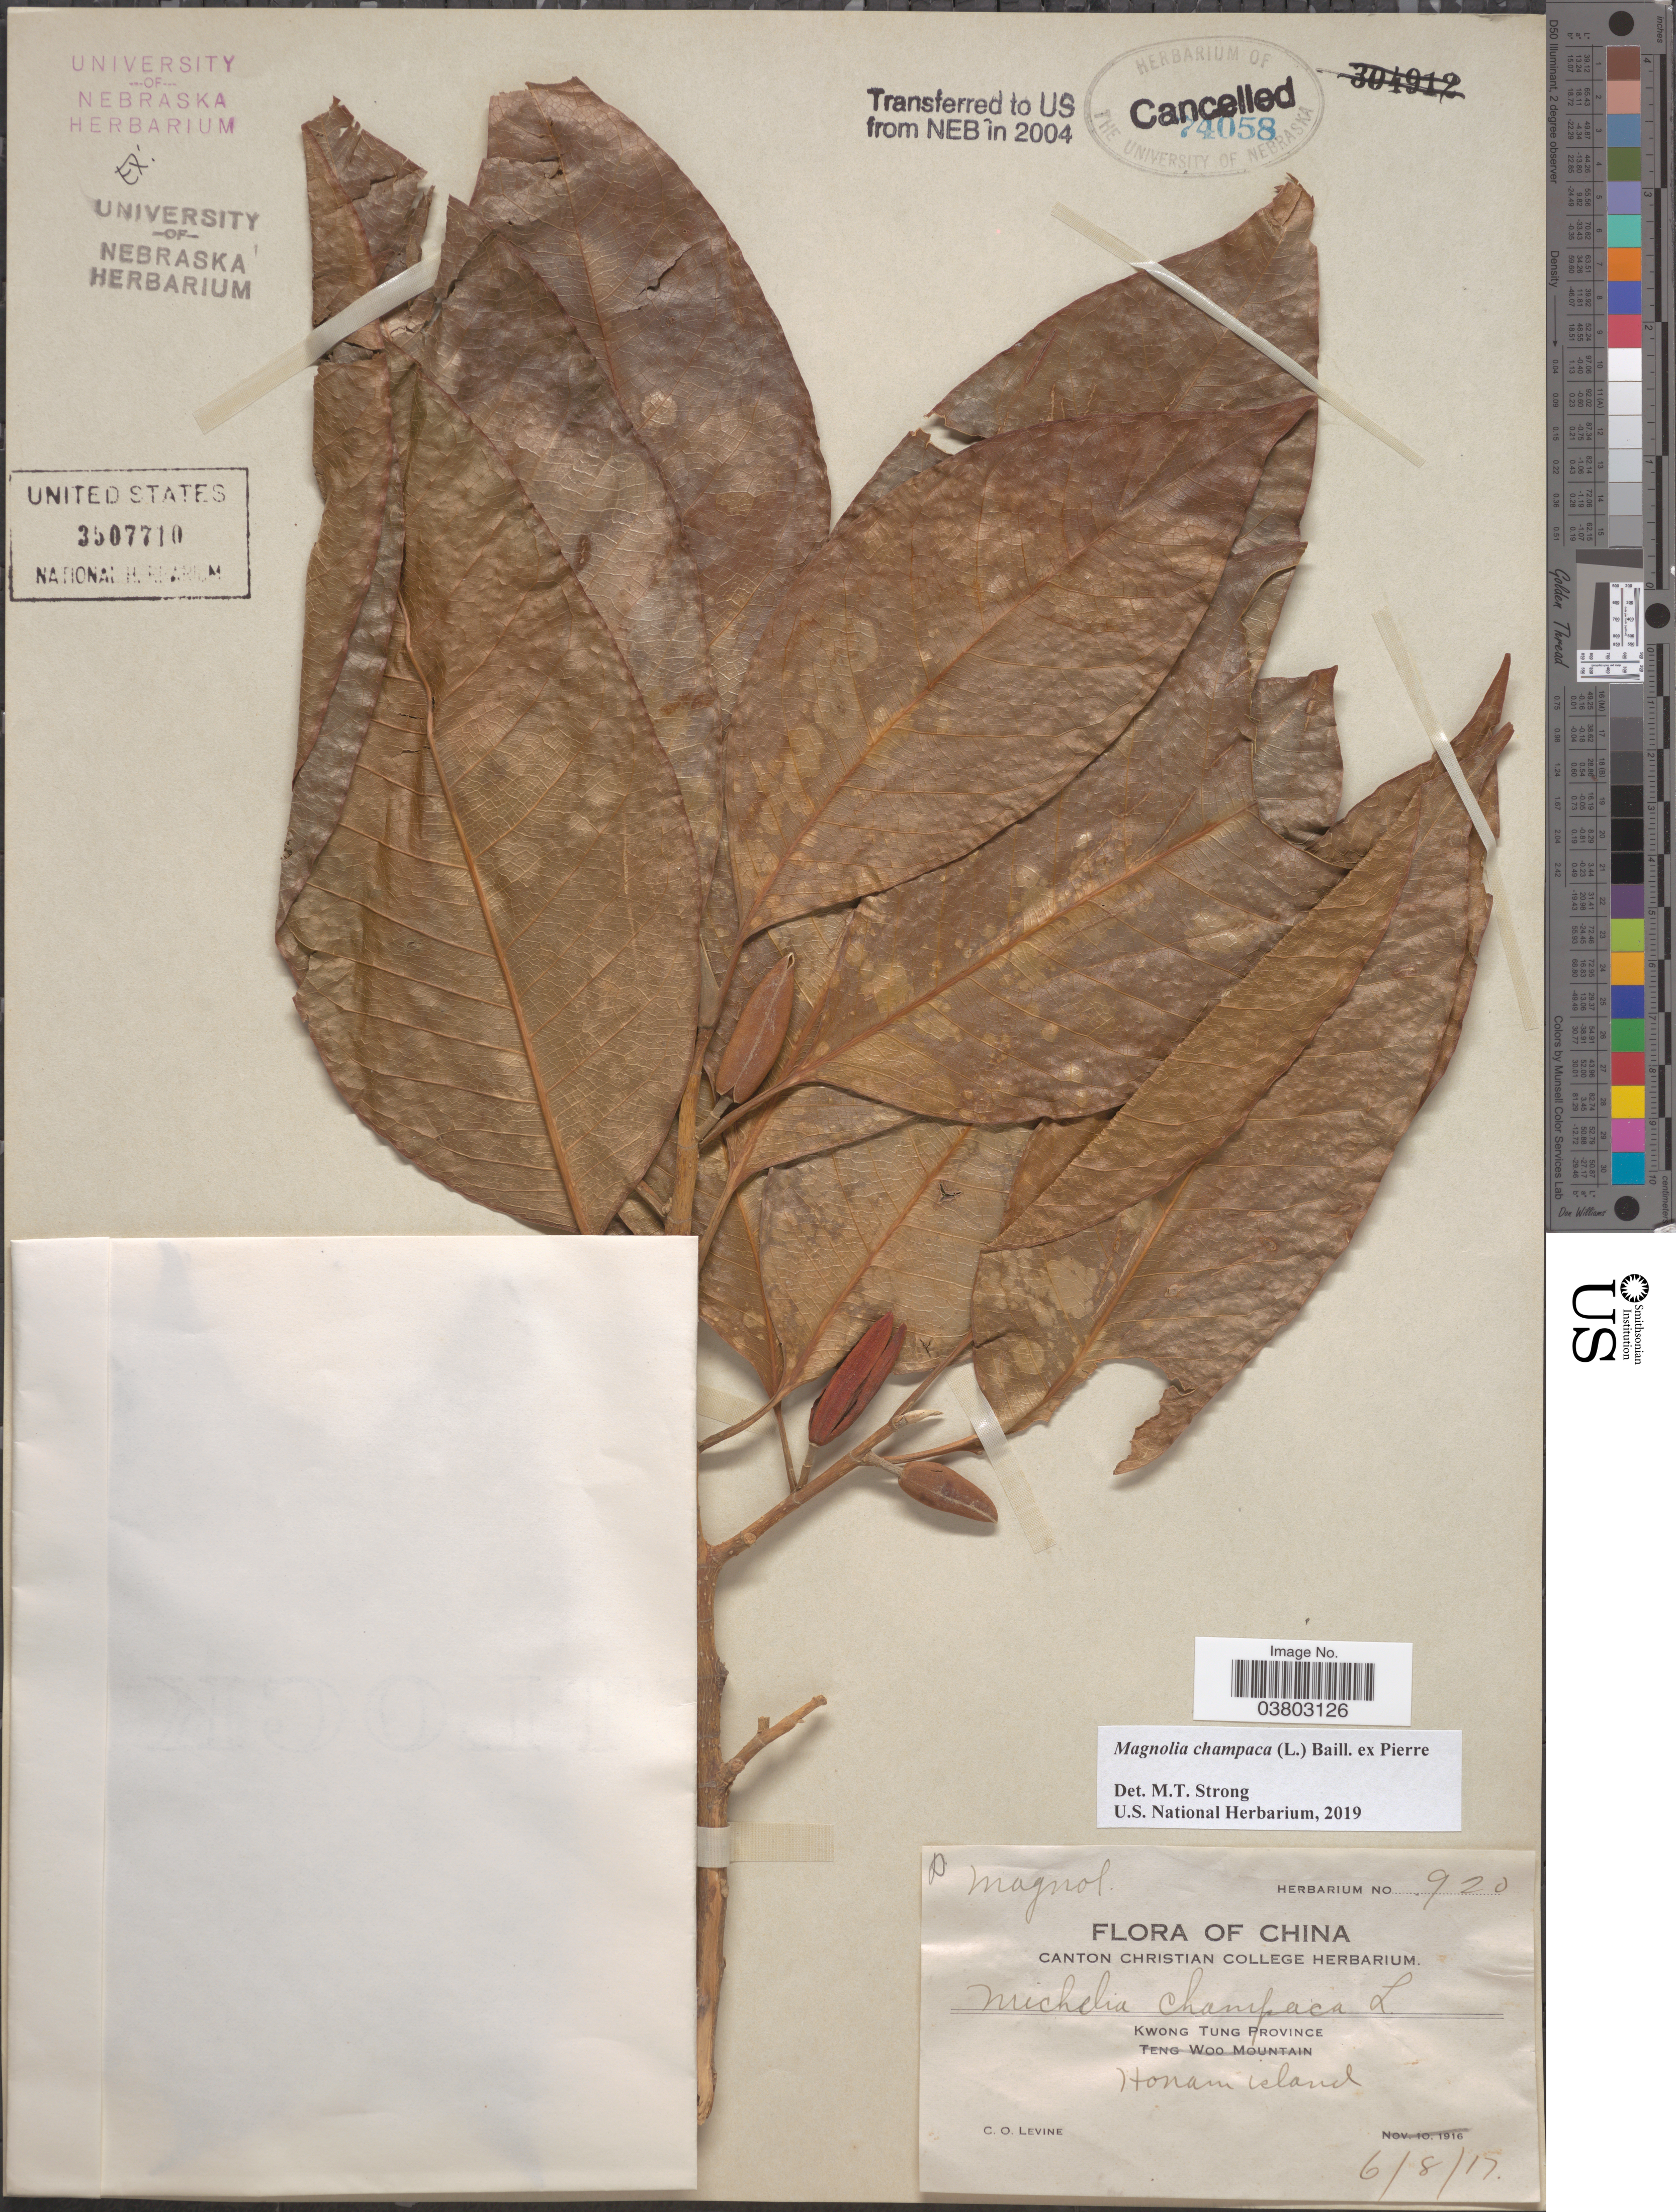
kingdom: Plantae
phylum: Tracheophyta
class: Magnoliopsida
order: Magnoliales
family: Magnoliaceae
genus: Magnolia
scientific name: Magnolia champaca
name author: (L.) Baill. ex Pierre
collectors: C. O. Levine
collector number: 920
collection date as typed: Transcribed d/m/y: 6/8/17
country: China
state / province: Guangdong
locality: Kwong Tung Province. Honan island.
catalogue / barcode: US 3507710